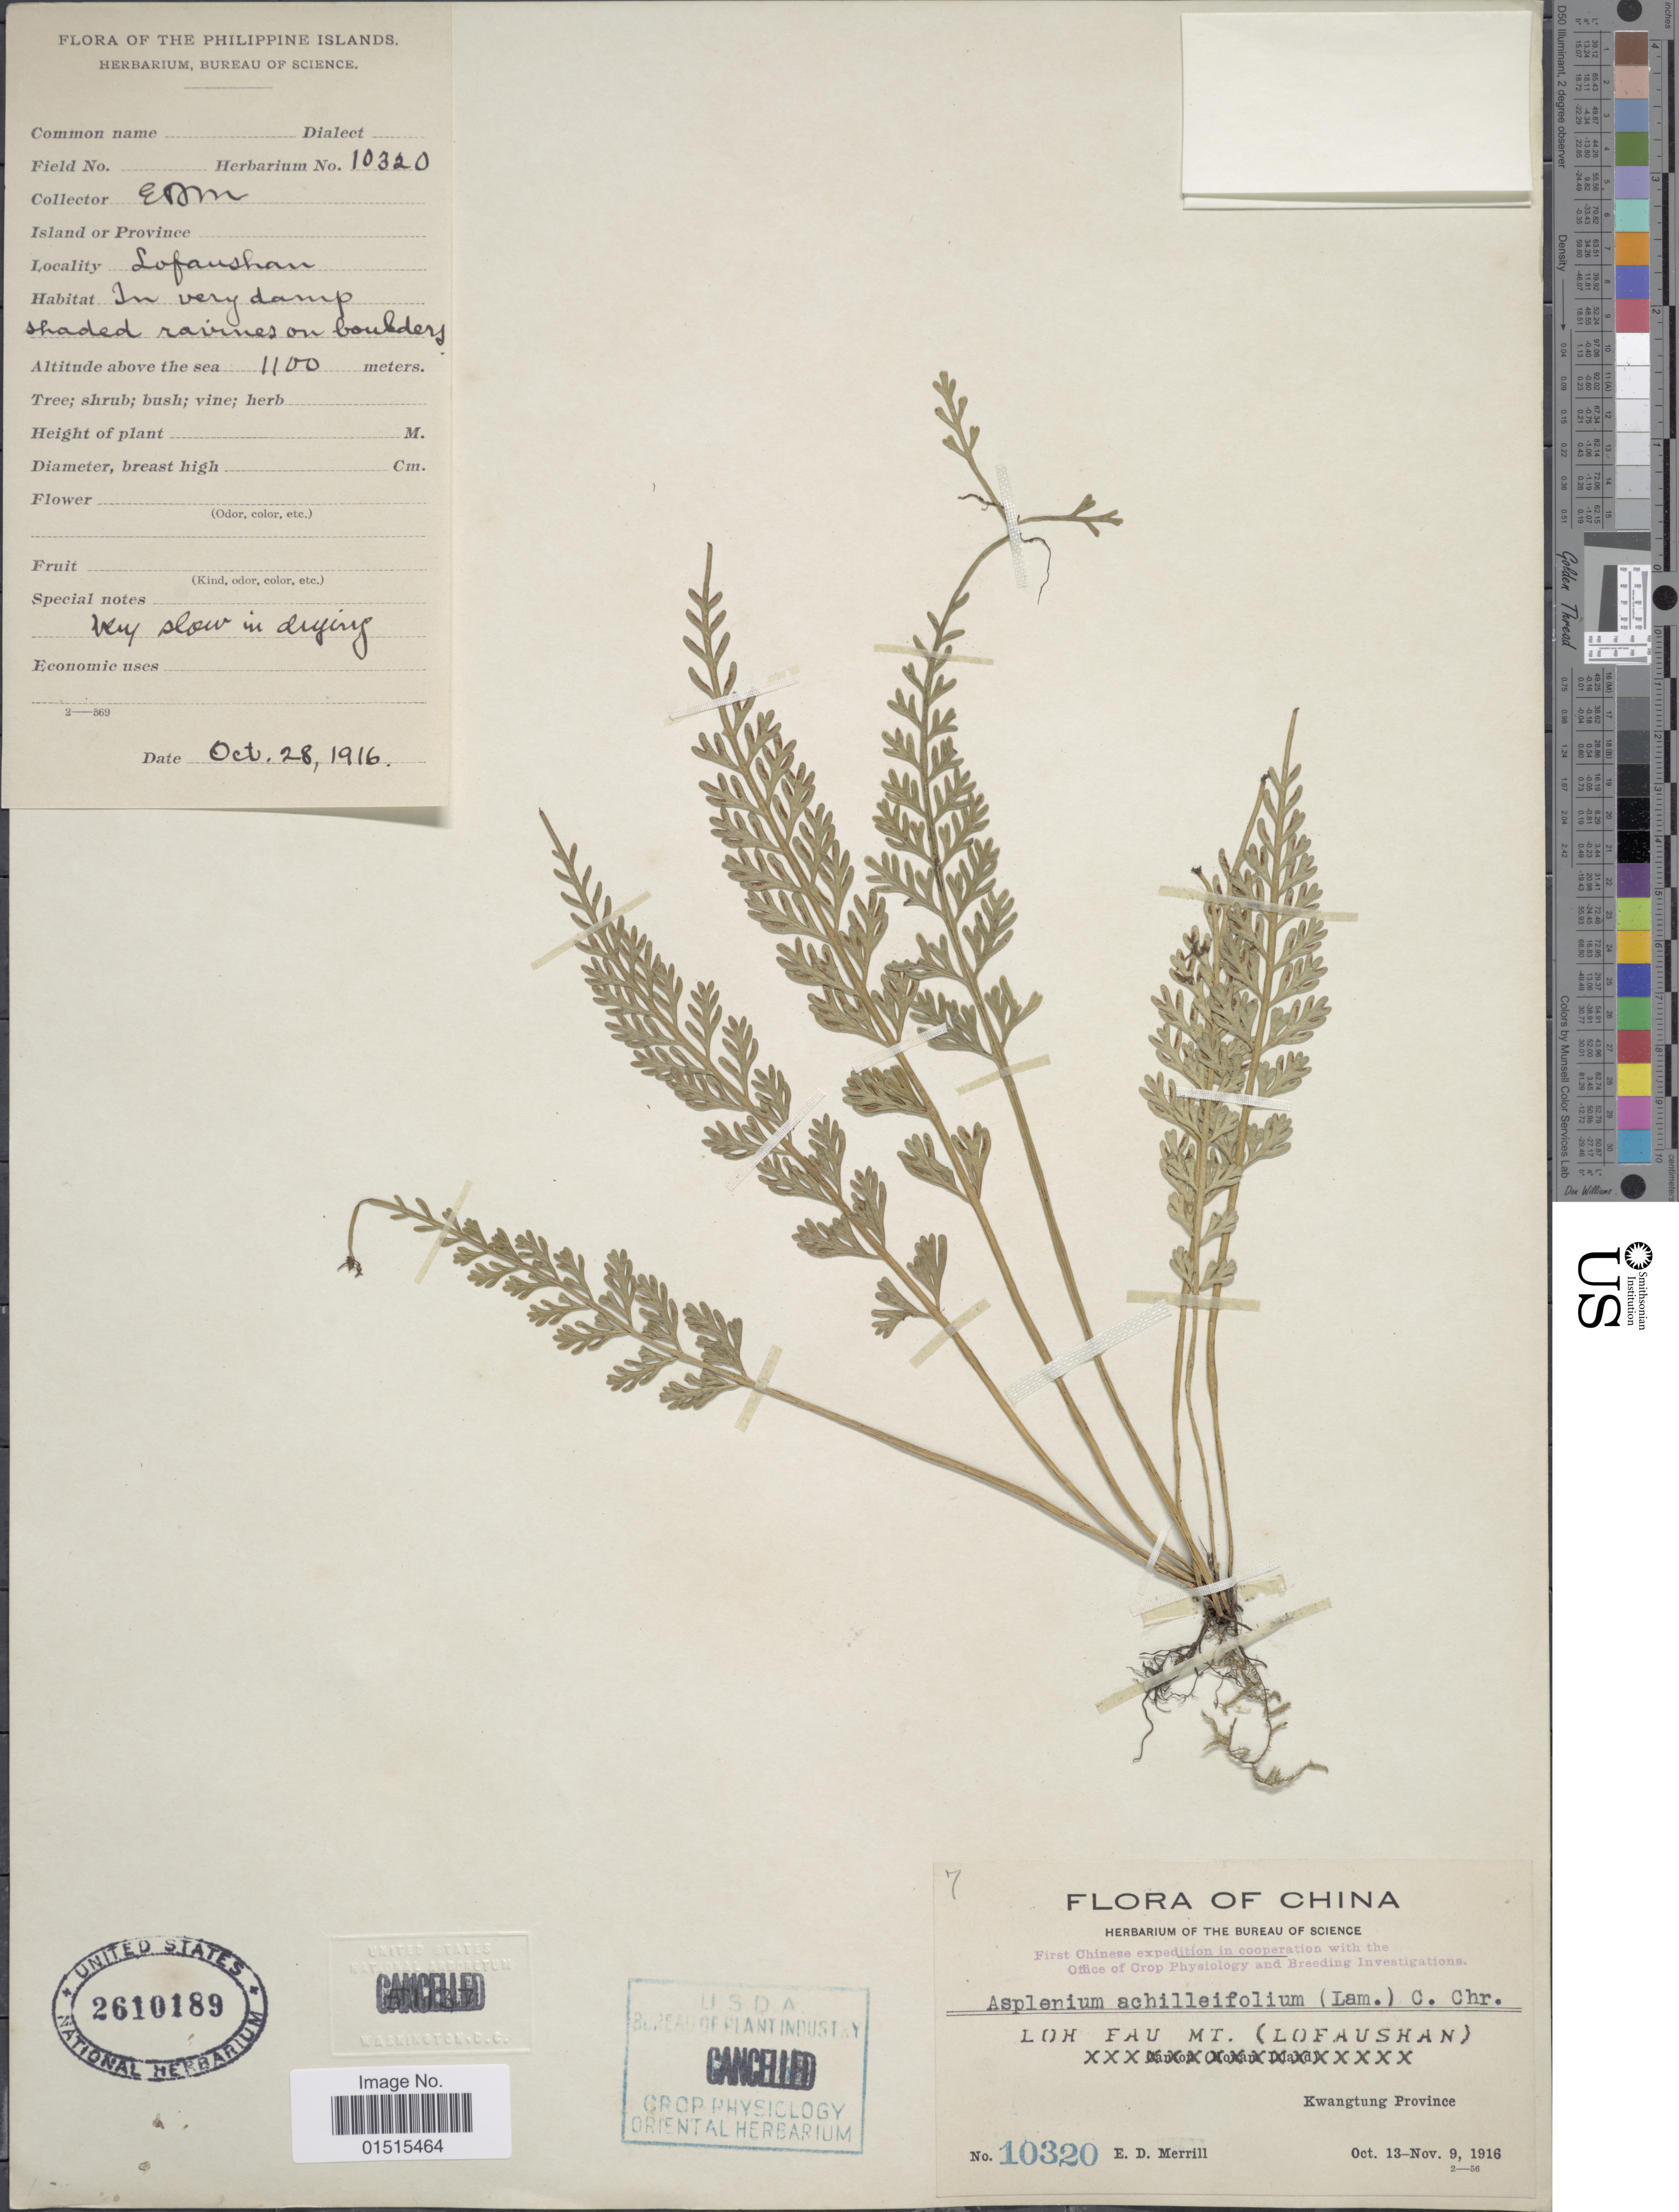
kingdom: Plantae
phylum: Tracheophyta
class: Polypodiopsida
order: Polypodiales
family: Aspleniaceae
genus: Asplenium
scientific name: Asplenium prolongatum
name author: Hook.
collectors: E. D. Merrill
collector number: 10320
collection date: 1916-10-28/1916-11-09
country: China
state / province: Guangdong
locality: Kwangtung Province, Loh Fau Mt. (Lofaushan)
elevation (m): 1100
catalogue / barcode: US 2610189